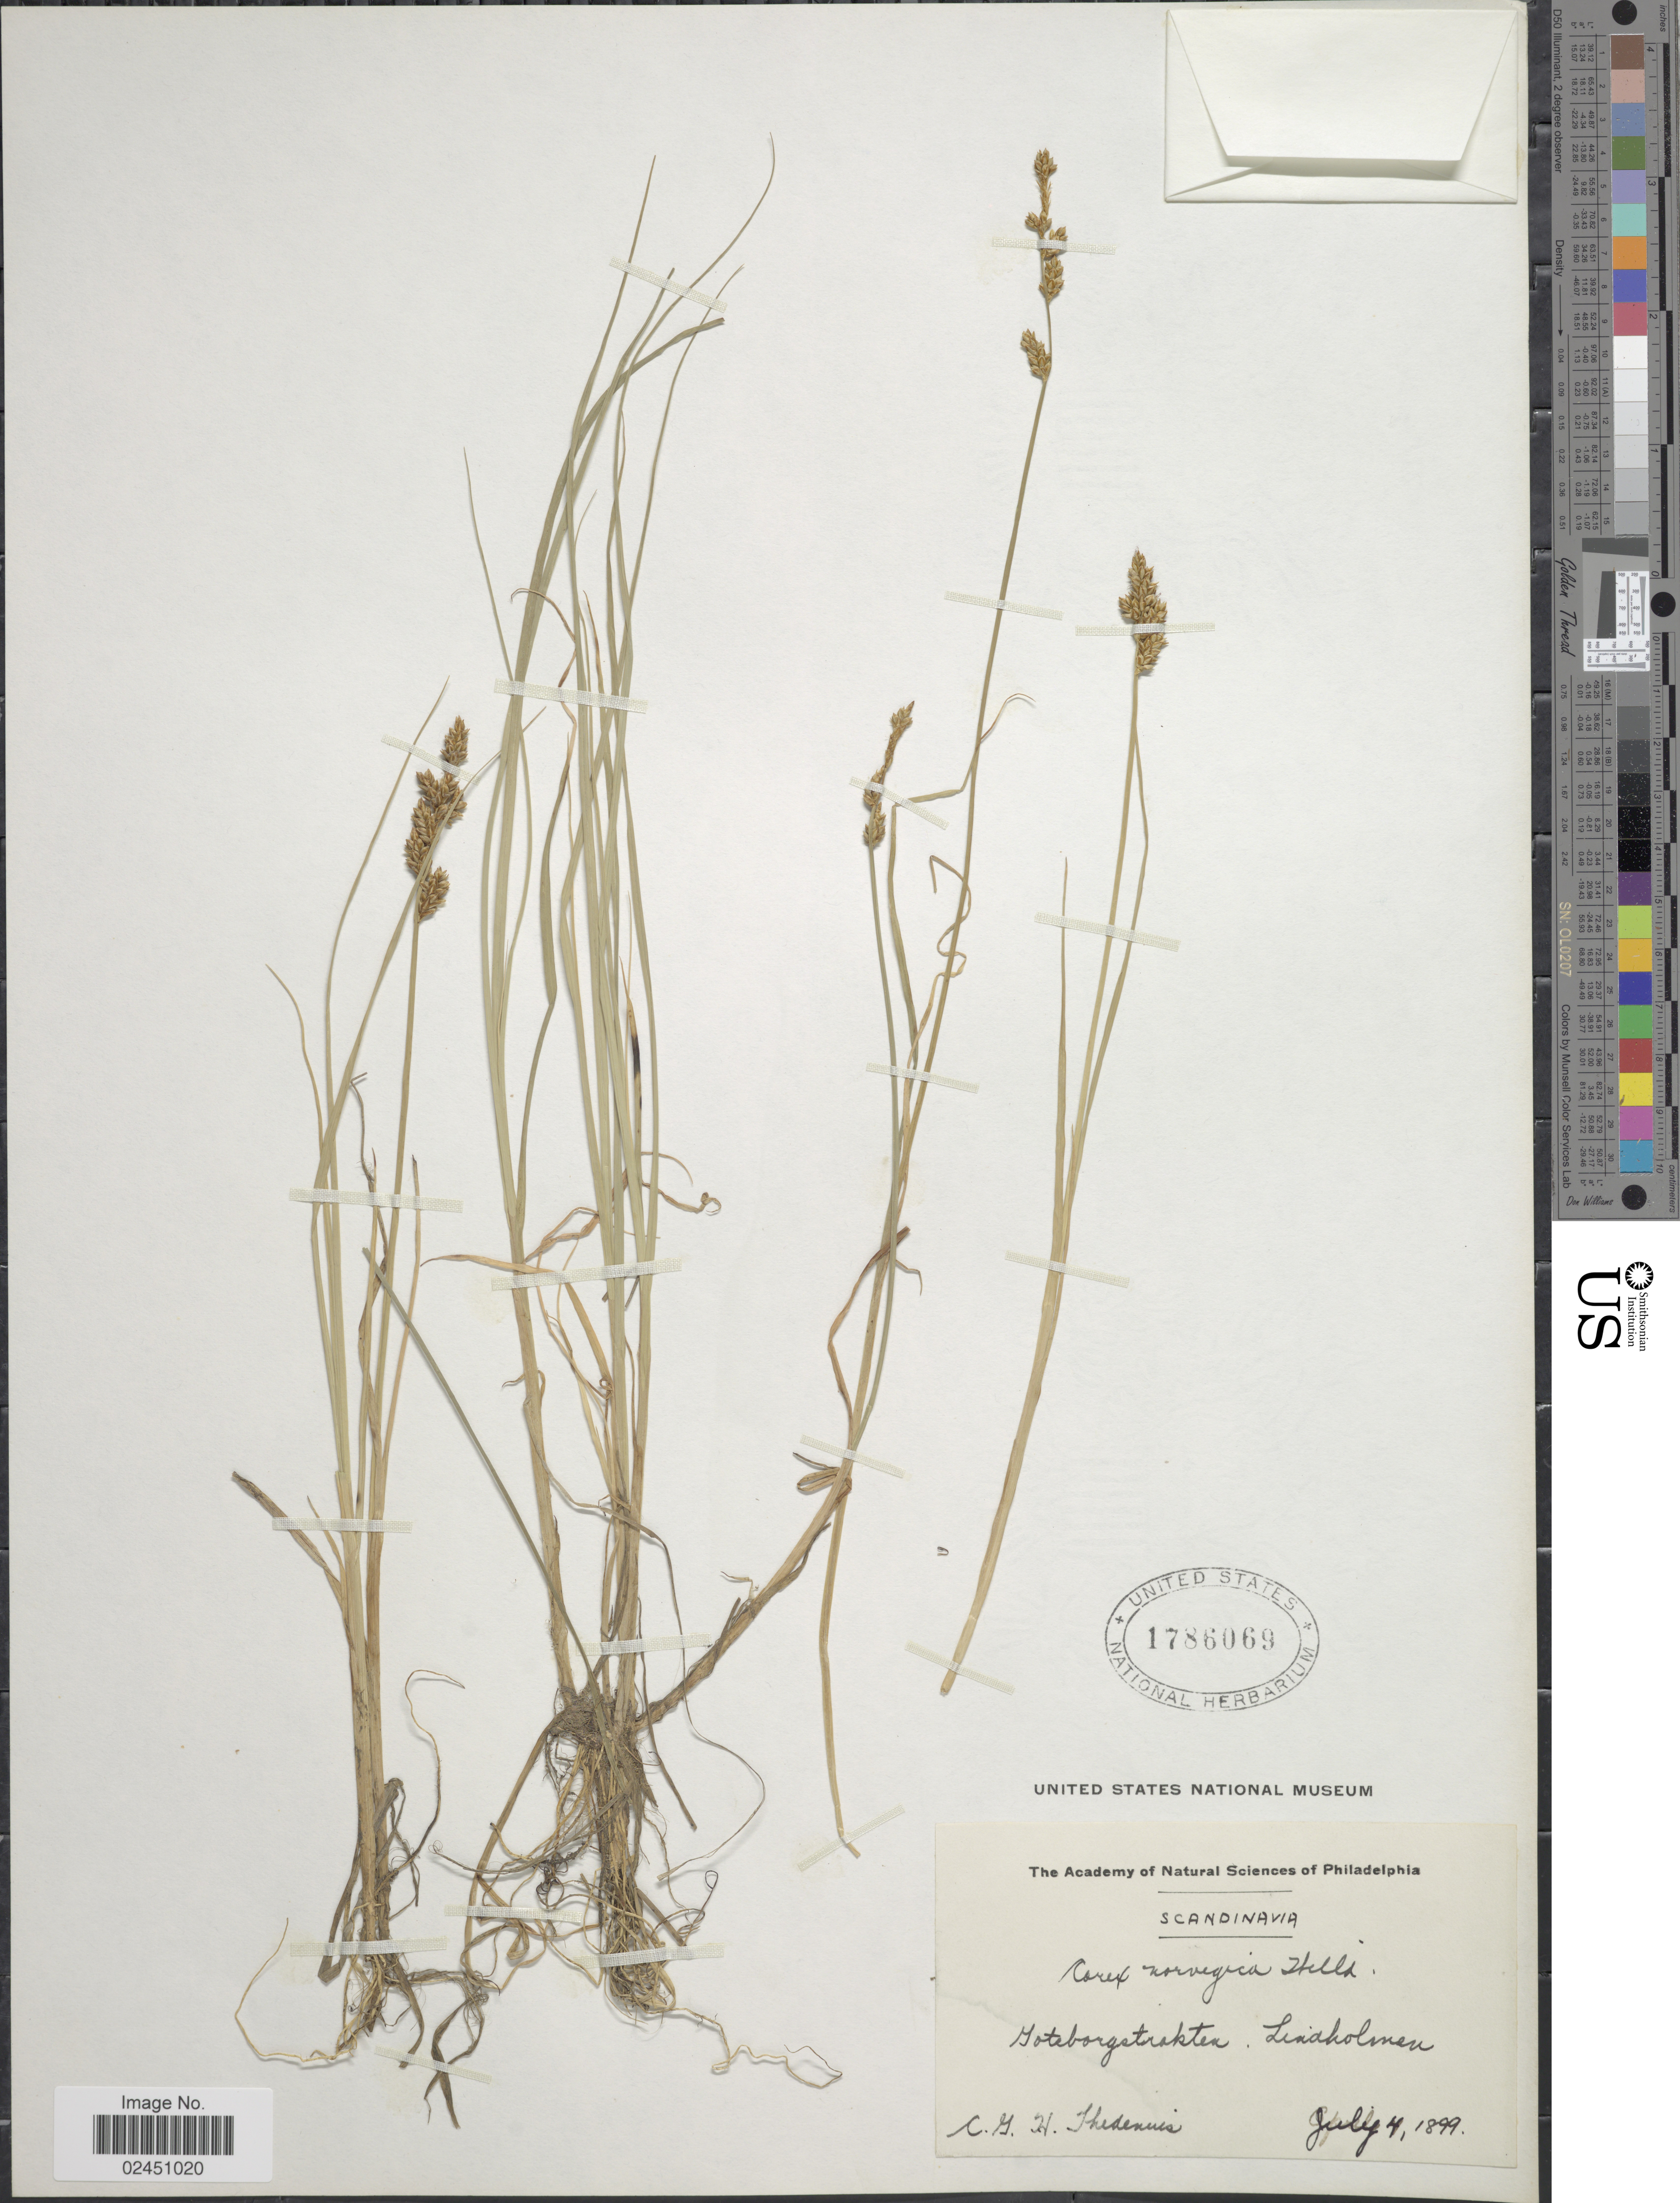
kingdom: Plantae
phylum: Tracheophyta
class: Liliopsida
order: Poales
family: Cyperaceae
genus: Carex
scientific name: Carex norvegica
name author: Retz.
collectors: C. Thedenius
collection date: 1899-07-04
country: Sweden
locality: Scandinavia, Goteborgstrakten, Lindholmen.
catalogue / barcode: US 1786069